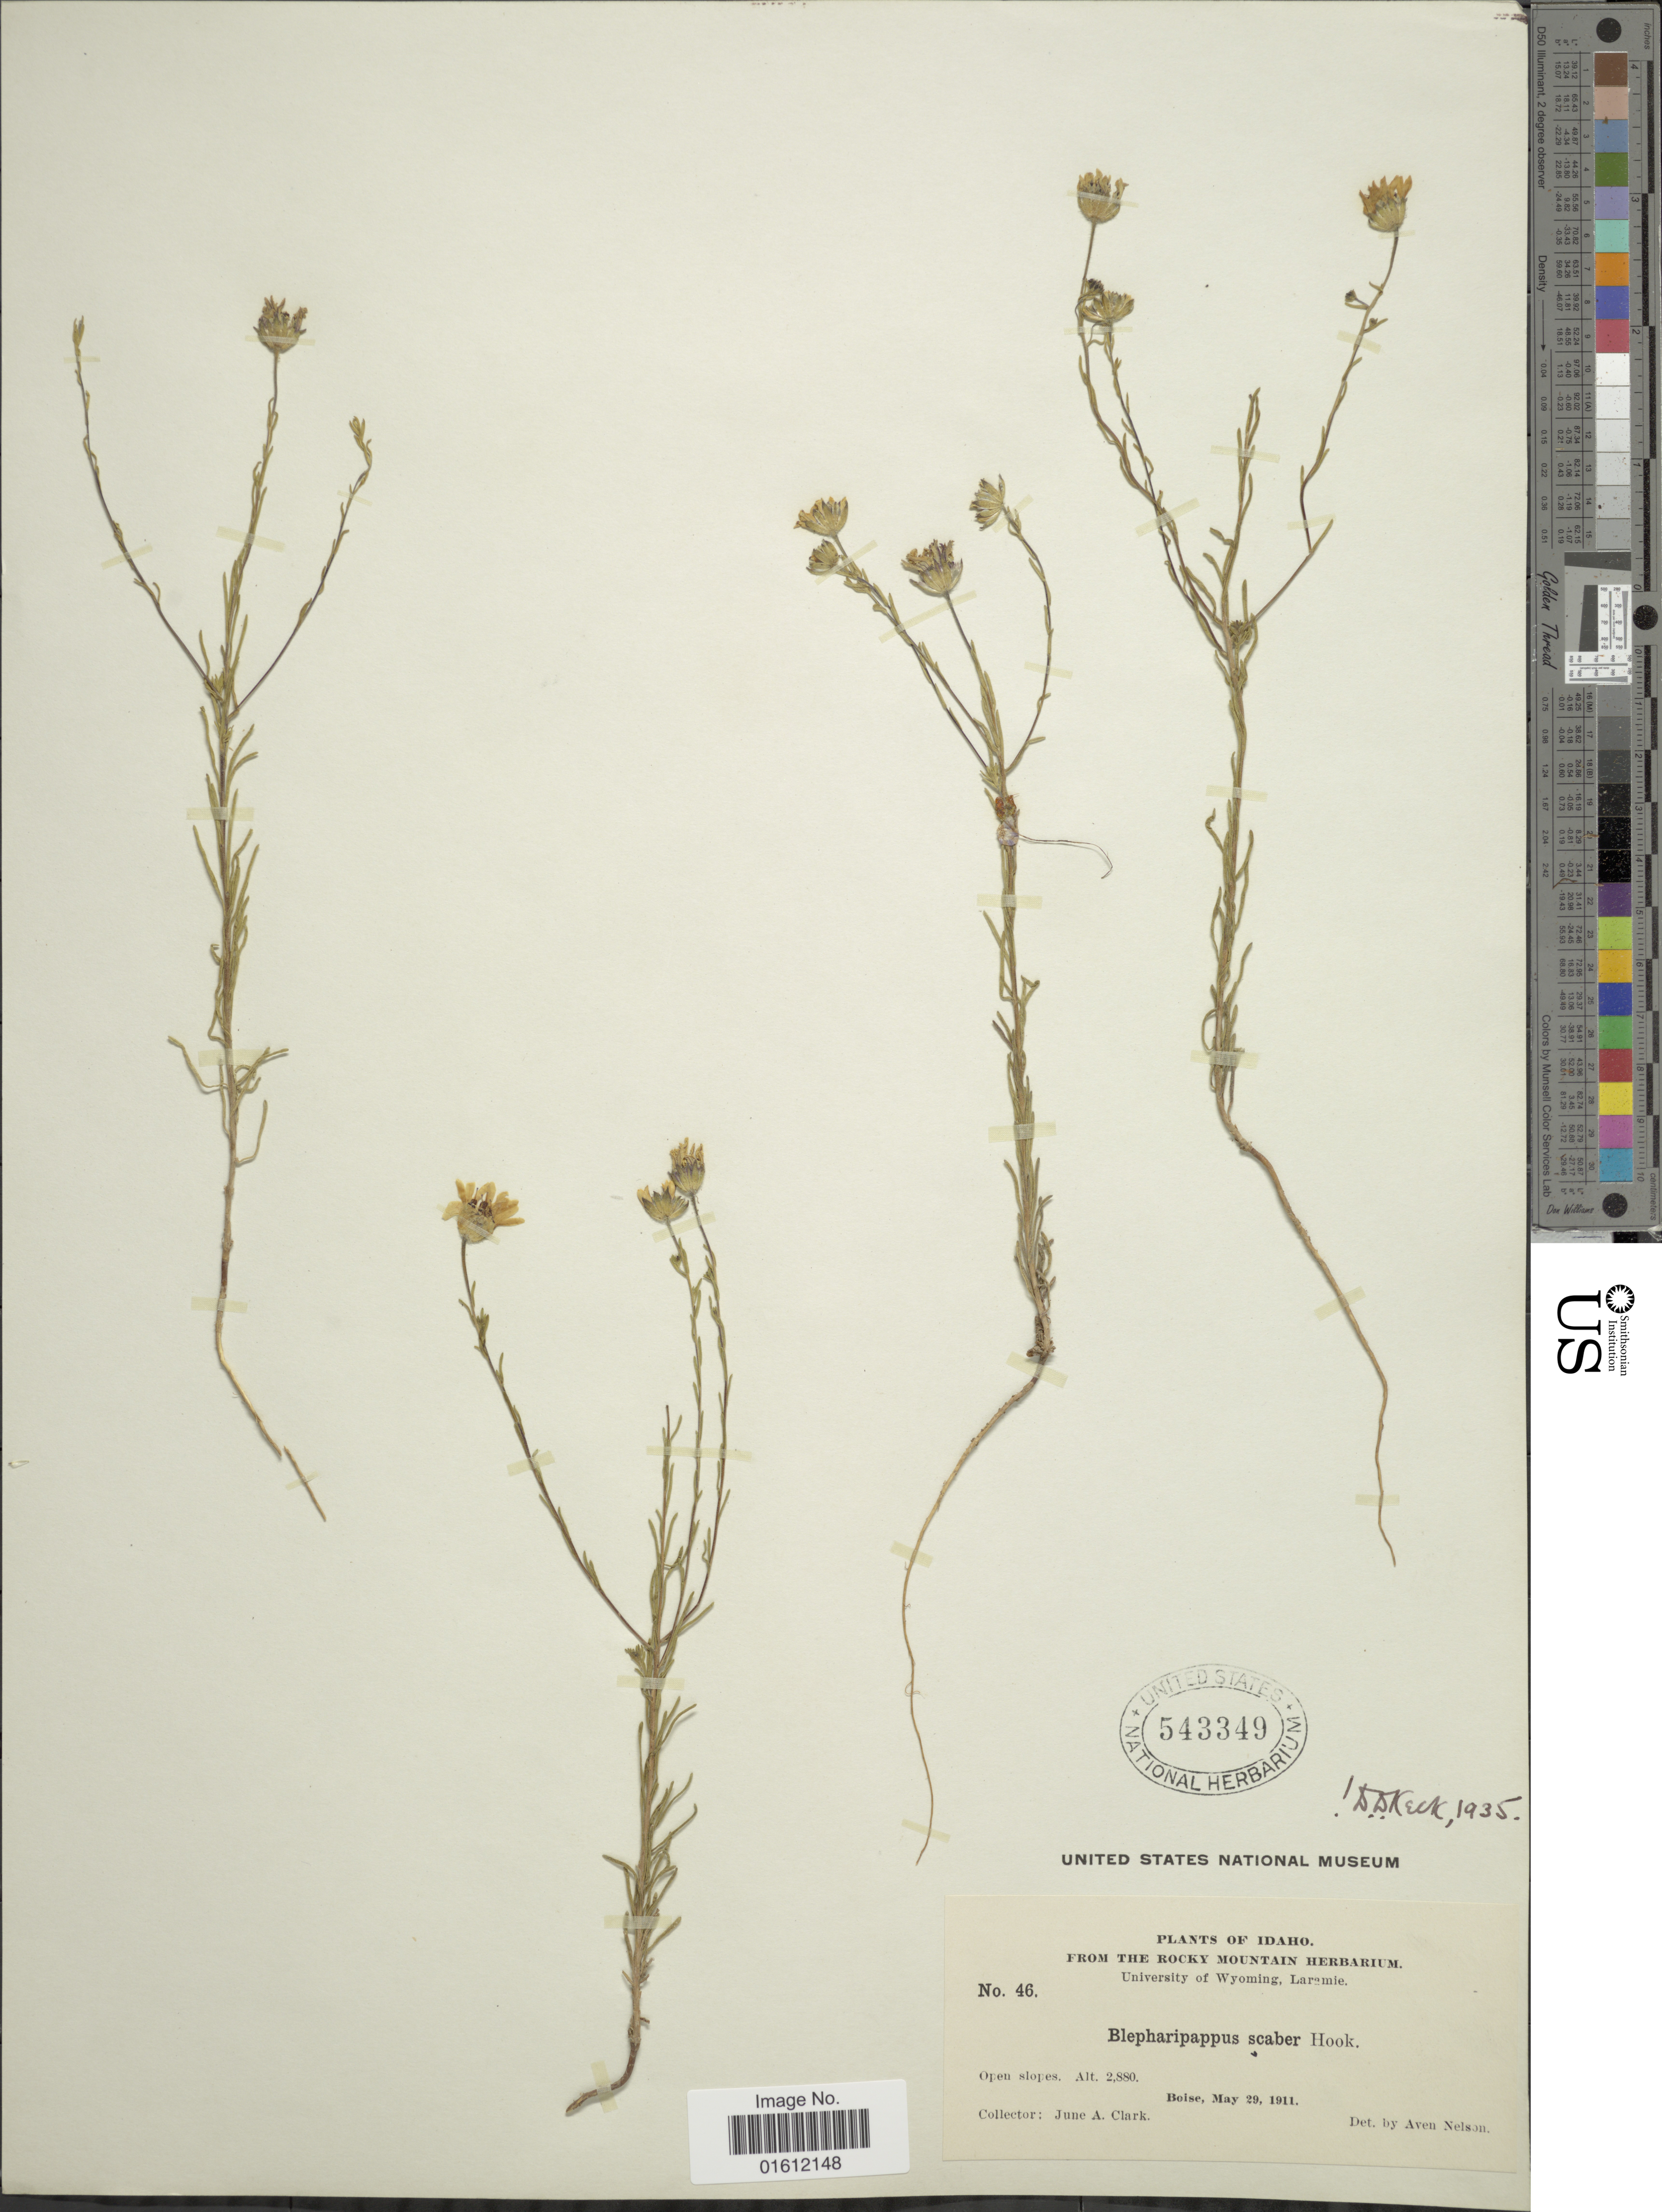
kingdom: Plantae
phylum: Tracheophyta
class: Magnoliopsida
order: Asterales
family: Asteraceae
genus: Blepharipappus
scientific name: Blepharipappus scaber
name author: Hook.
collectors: J. A. Clark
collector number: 46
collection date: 1911-05-29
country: United States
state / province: Idaho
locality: Open slopes, Noise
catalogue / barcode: US 543349